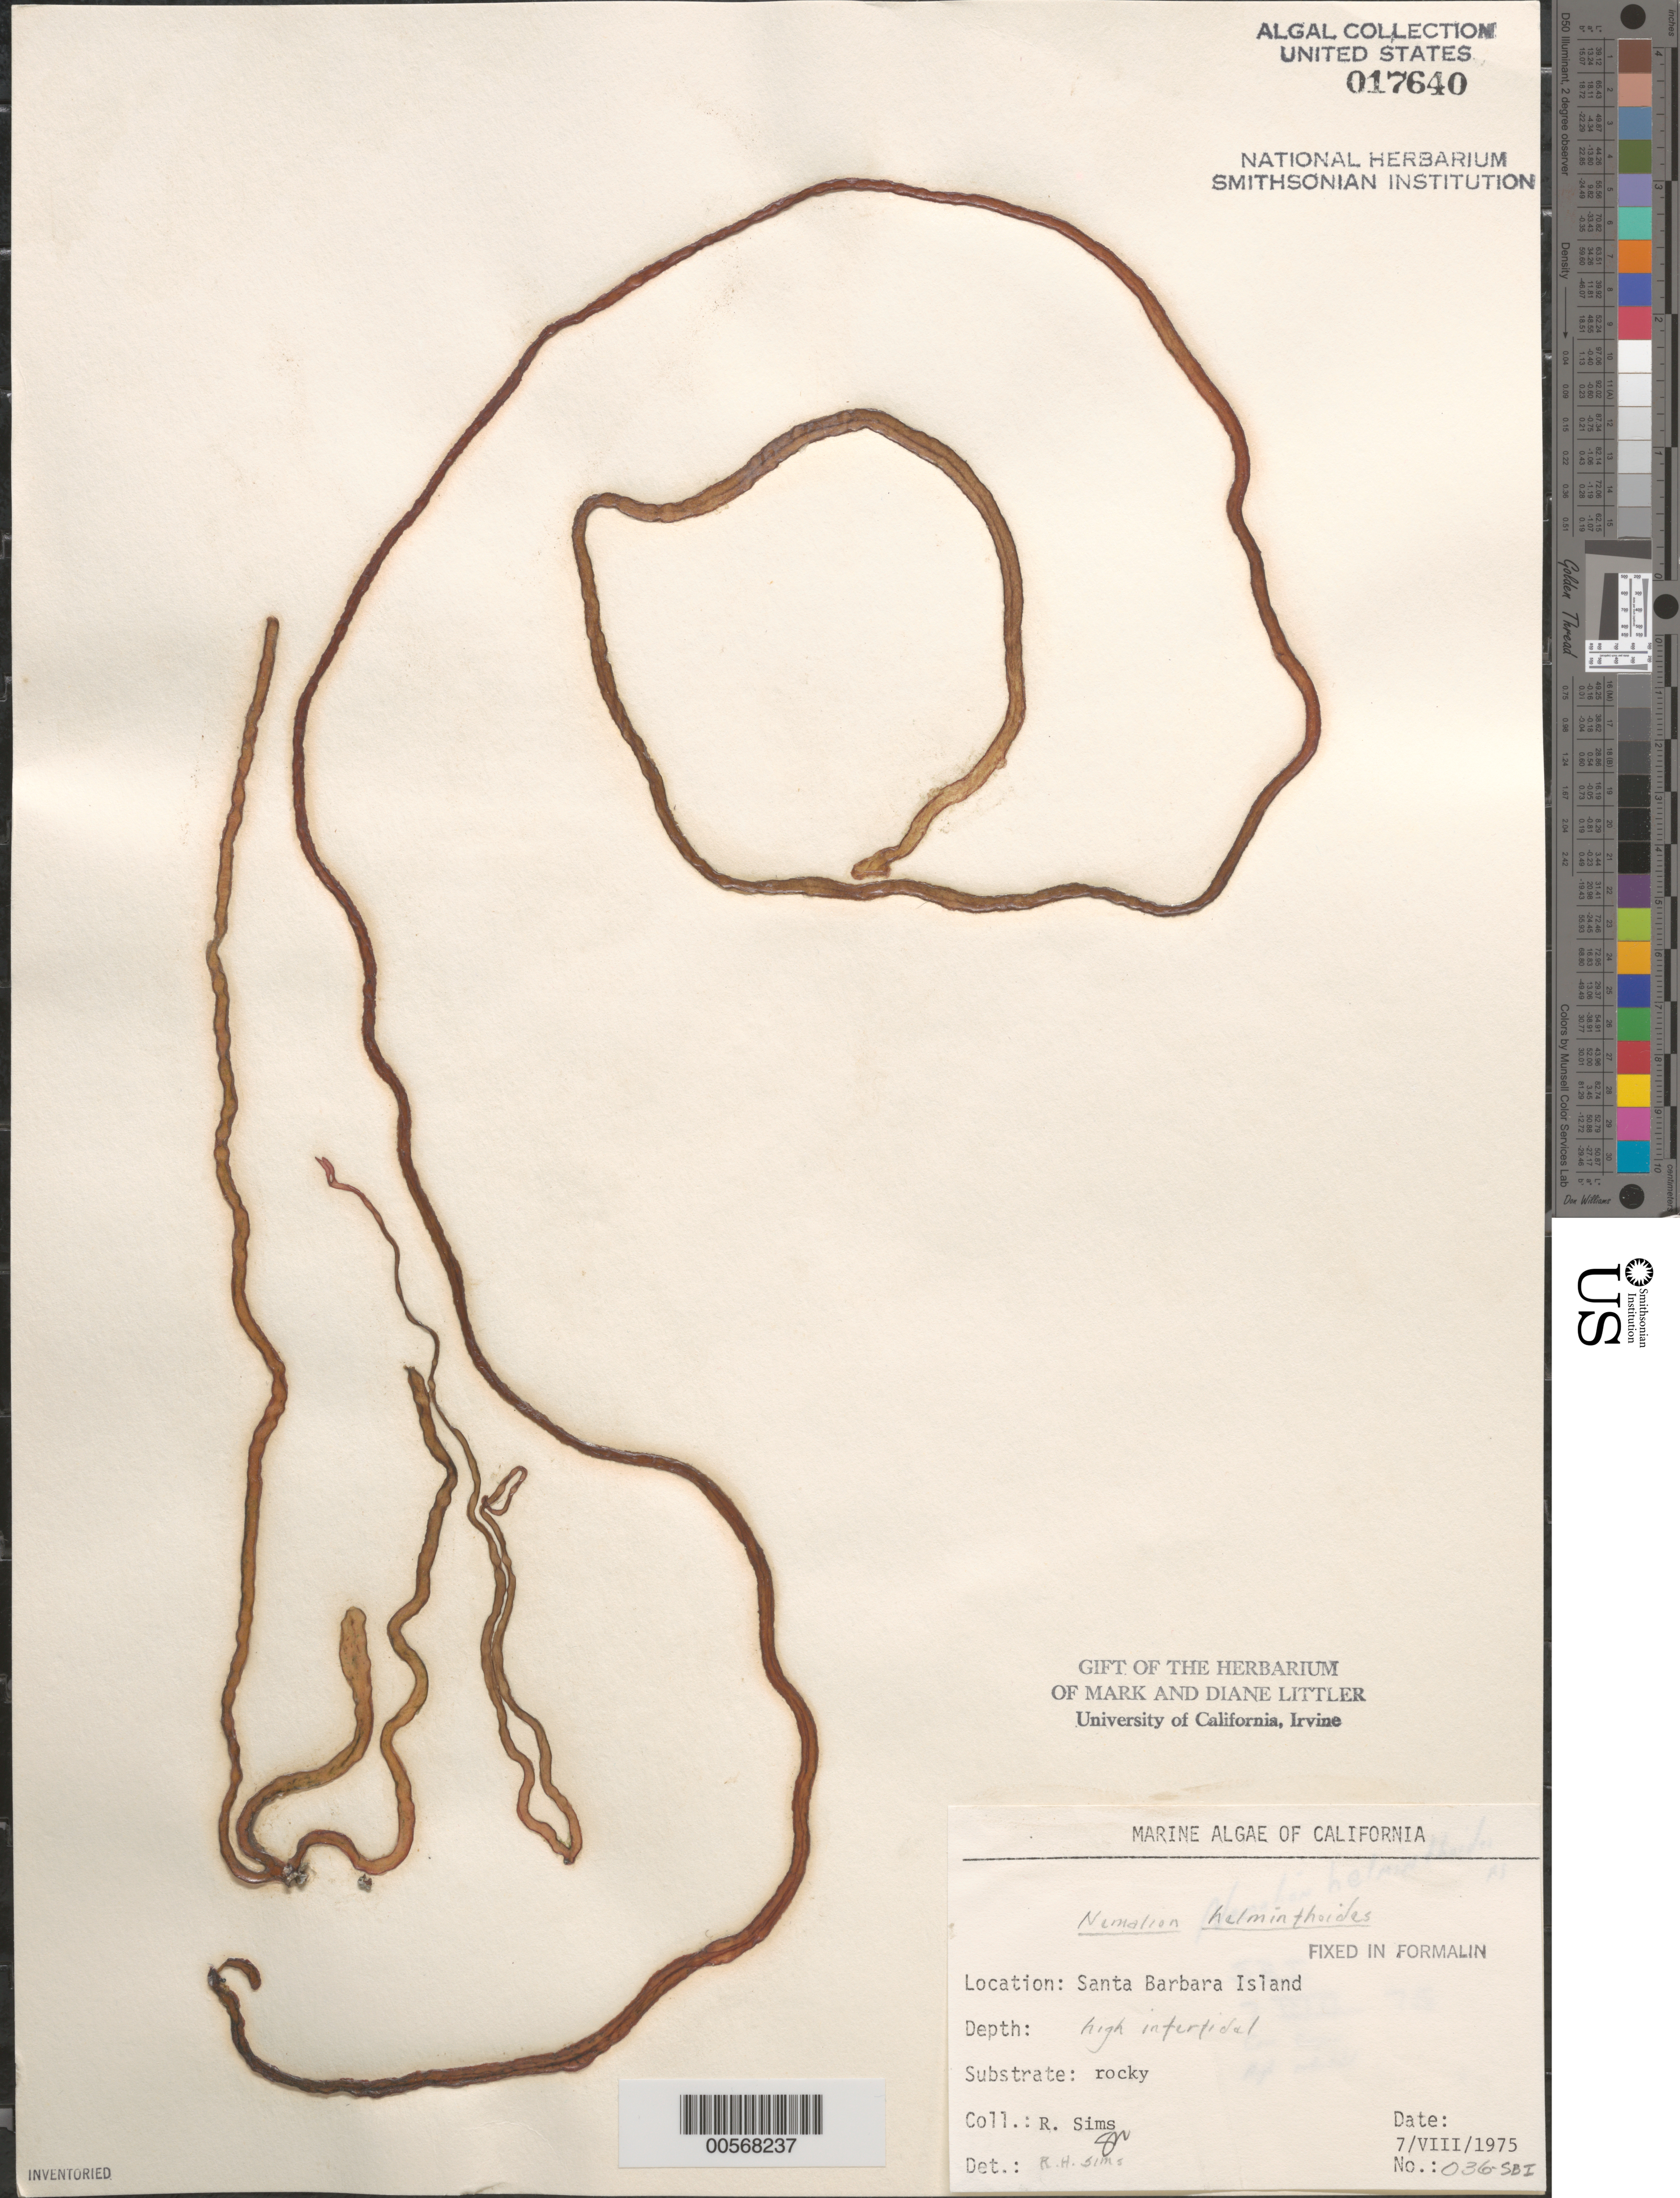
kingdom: Plantae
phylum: Rhodophyta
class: Florideophyceae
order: Nemaliales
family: Nemaliaceae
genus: Nemalion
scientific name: Nemalion multifidum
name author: (Lyngb.) Chauvin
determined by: Algae name updating Project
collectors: R. H. Sims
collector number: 036-sbi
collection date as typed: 07 Aug 1975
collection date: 1975-08-07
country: United States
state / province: California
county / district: Santa Barbara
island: Santa Barbara Island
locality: Cave Canyon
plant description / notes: BLM-SOCALBIGHT Rocky Intertidal Survey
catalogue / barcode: US 17640